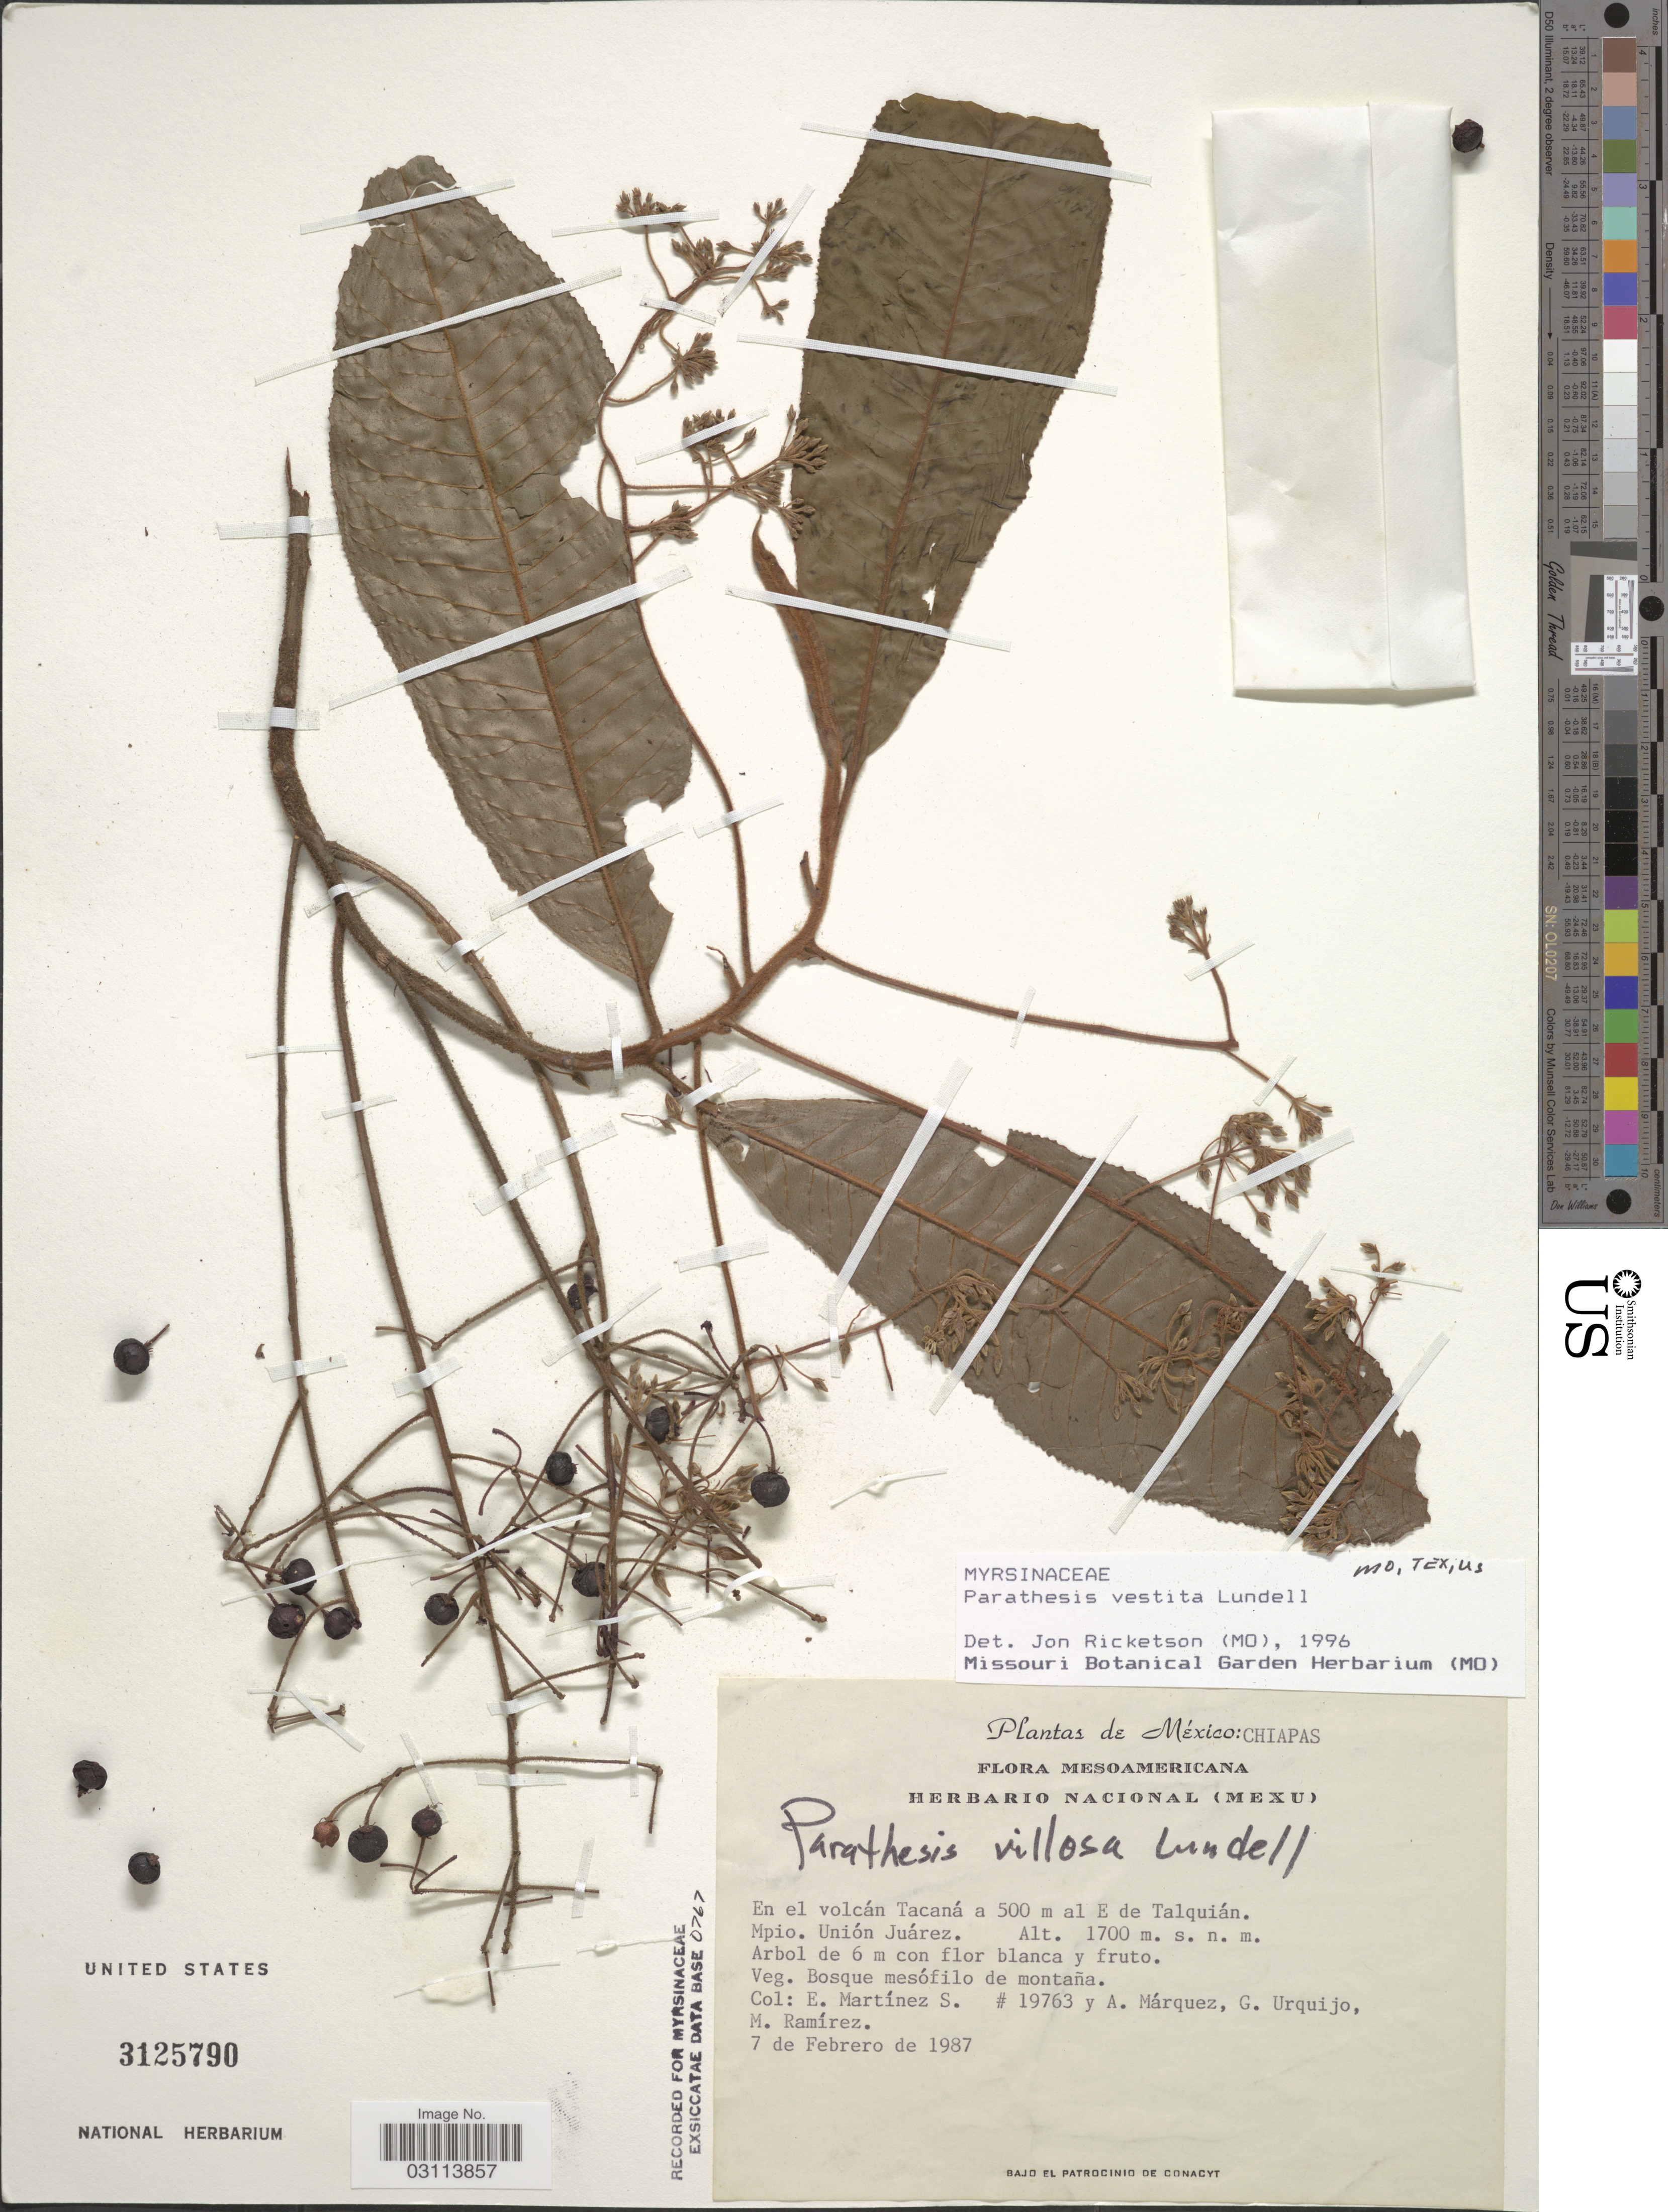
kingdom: Plantae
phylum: Tracheophyta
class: Magnoliopsida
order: Ericales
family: Primulaceae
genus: Parathesis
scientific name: Parathesis vestita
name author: Lundell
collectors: E. M. Martínez S., A. Márquez, G. Urquijo & M. Ramirez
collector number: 19763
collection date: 1987-02-07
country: Mexico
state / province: Chiapas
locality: En el volcán Tacaná a 500 m al E de Talquián. Mpio. Unión Juárez.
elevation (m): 1700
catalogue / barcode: US 3125790